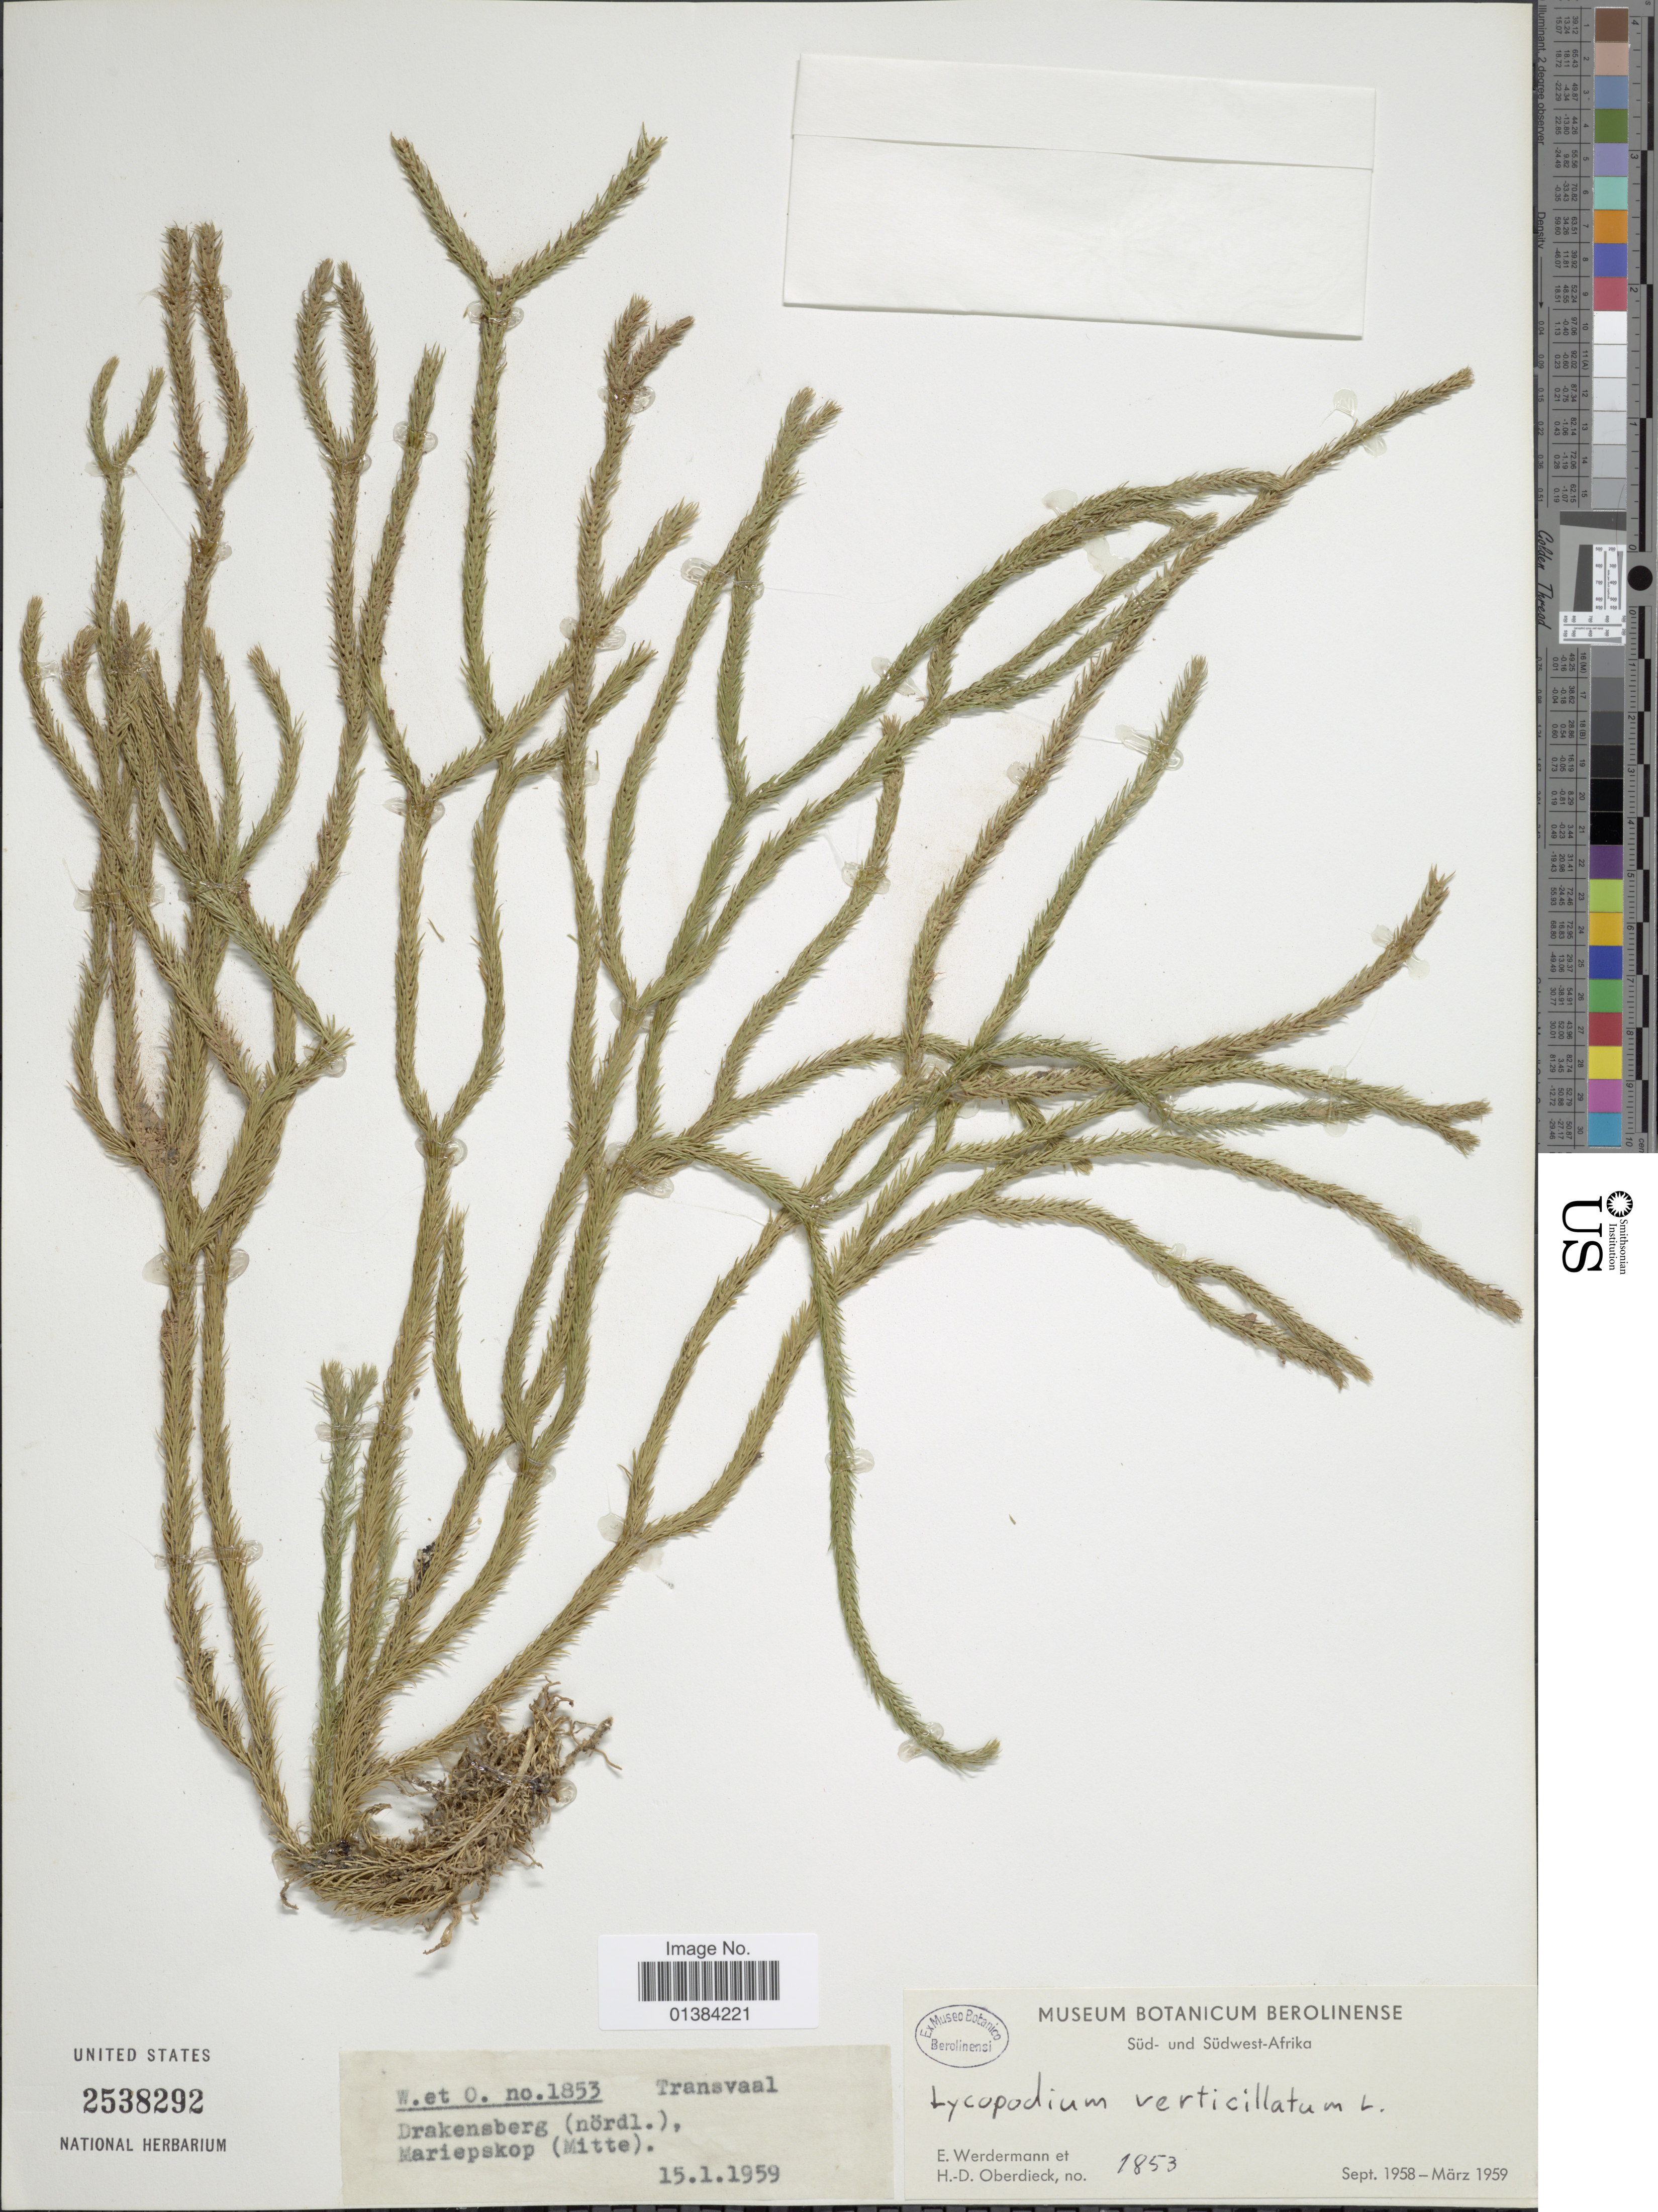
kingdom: Plantae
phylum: Tracheophyta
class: Lycopodiopsida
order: Lycopodiales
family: Lycopodiaceae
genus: Phlegmariurus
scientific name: Phlegmariurus verticillatus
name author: (L. f.) A. R. Field & Testo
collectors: E. Werdermann & H. Oberdieck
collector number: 1853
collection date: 1958-09/1959-03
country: South Africa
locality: Süd- und Südwest-Afrika. Drakensberg (nördl.), Mariepskop (Mitte). Transvaal.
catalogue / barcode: US 2538292